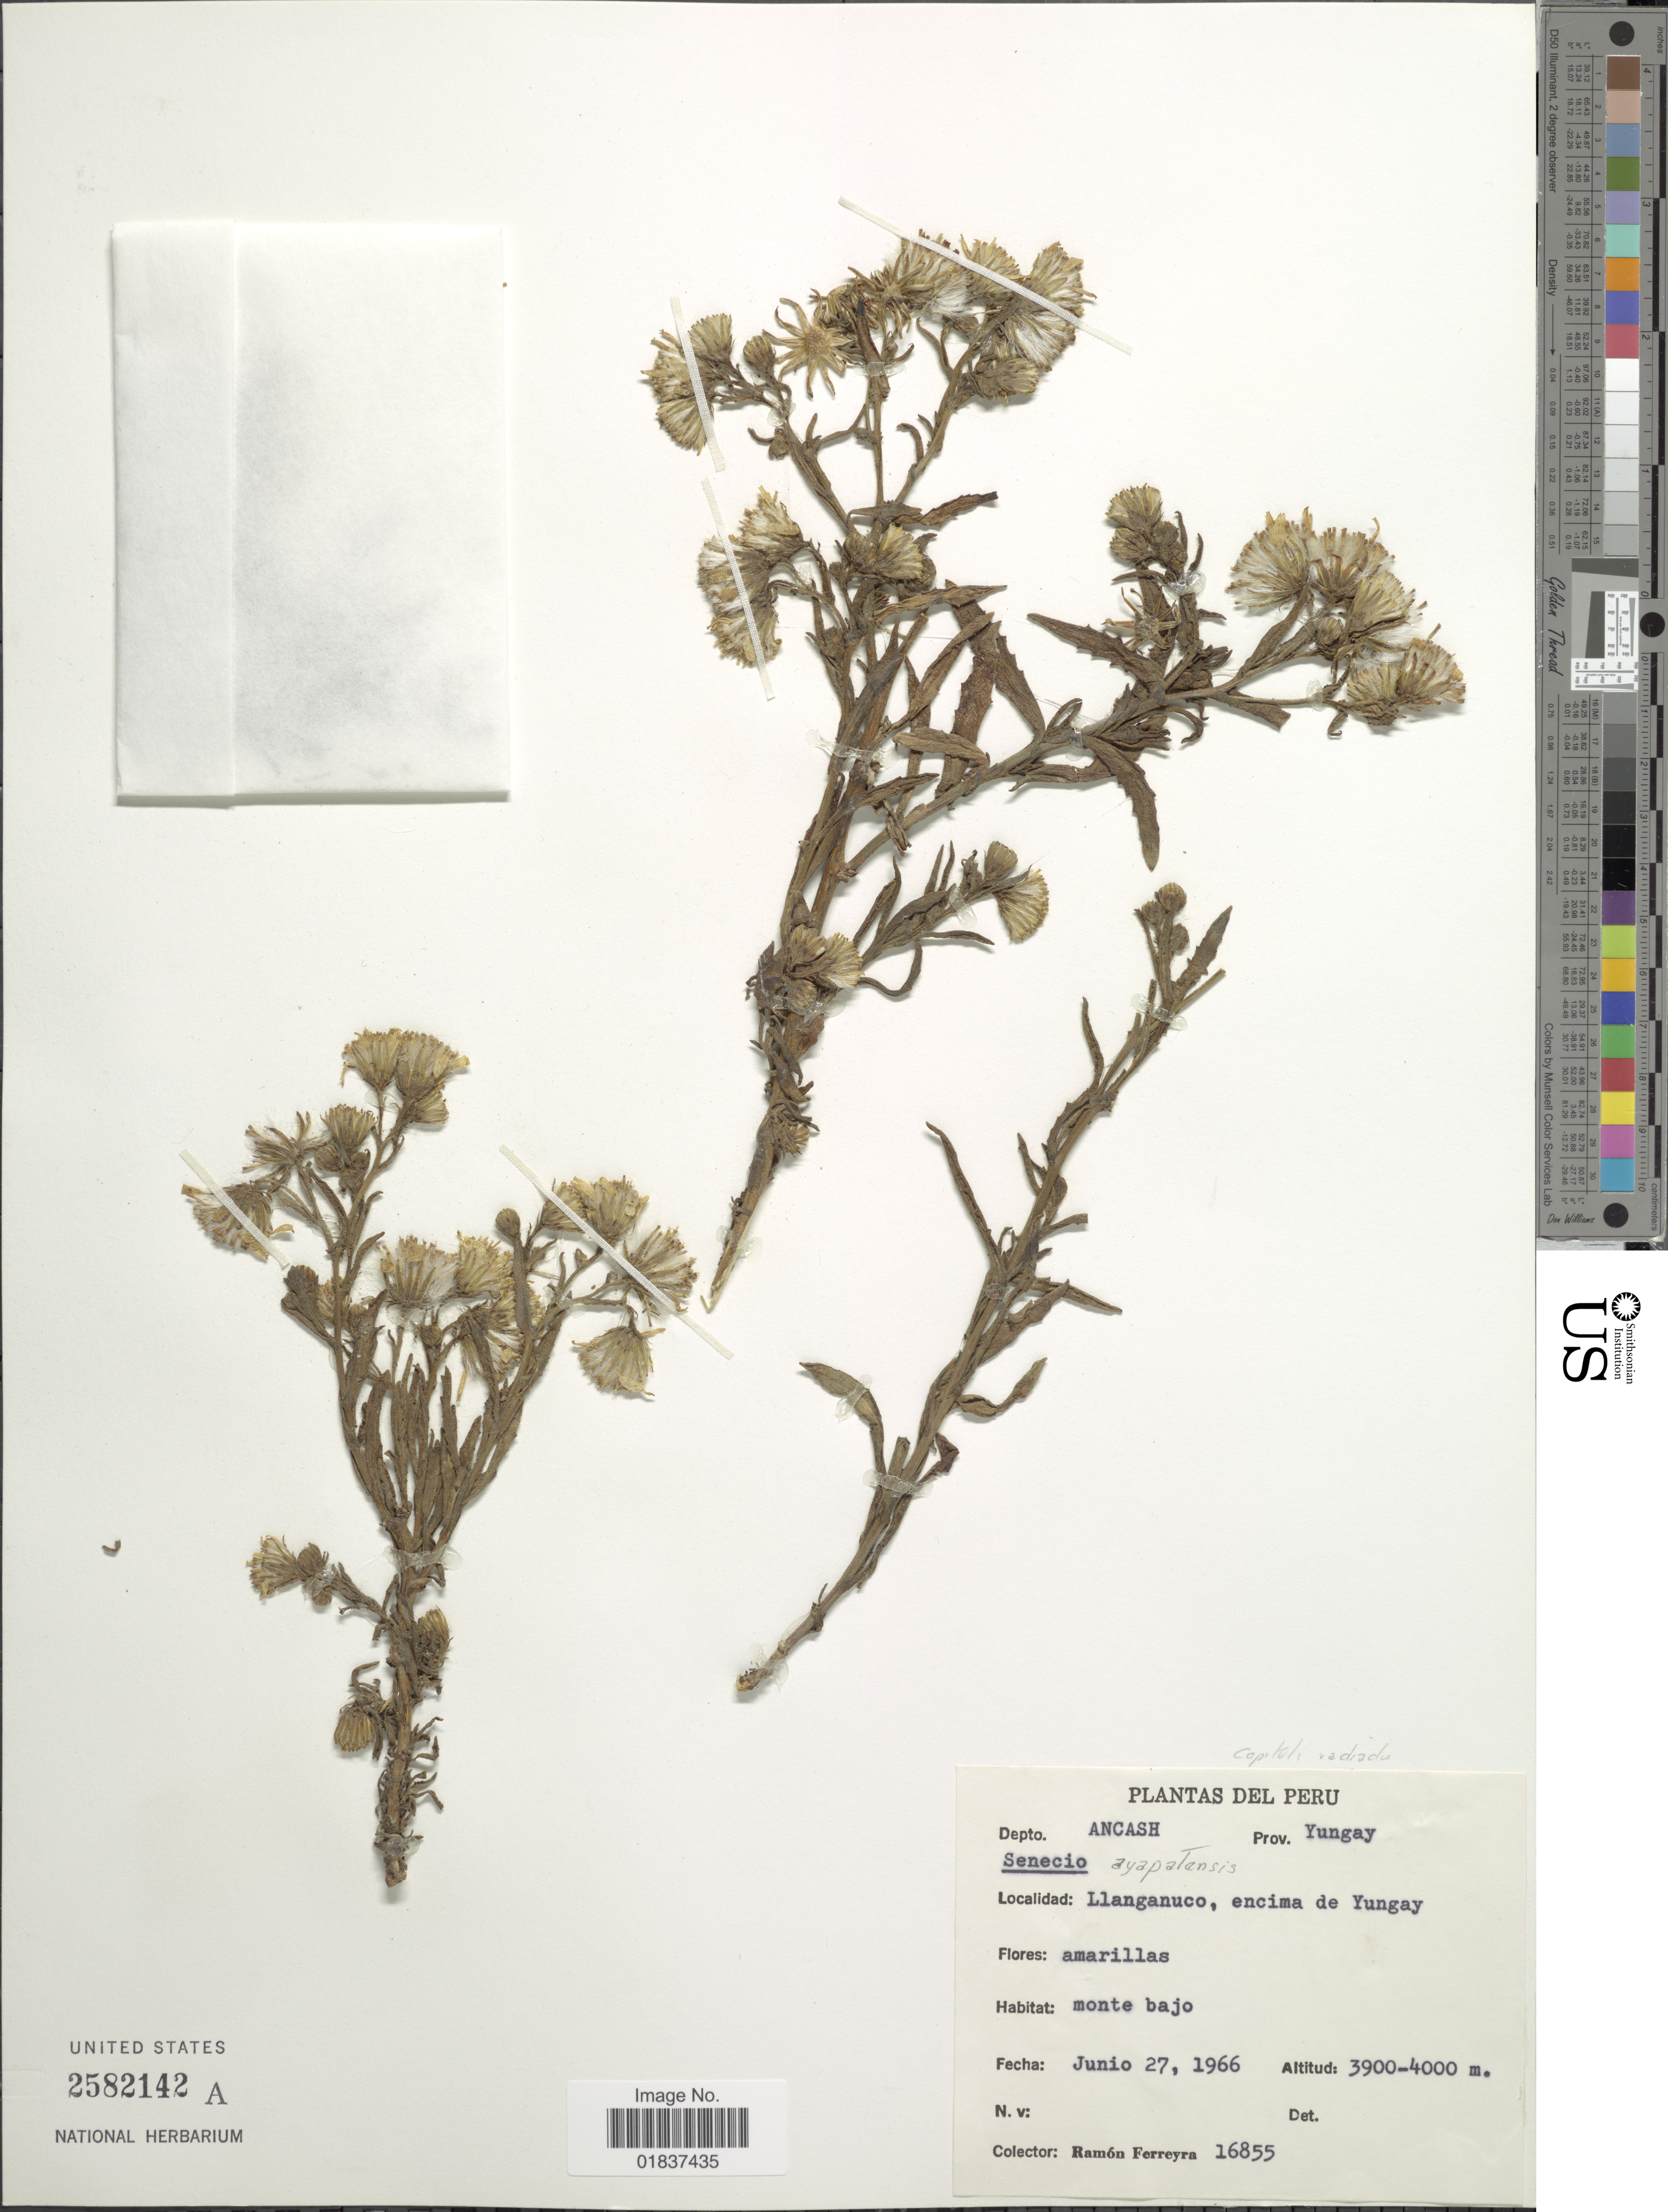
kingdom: Plantae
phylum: Tracheophyta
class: Magnoliopsida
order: Asterales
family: Asteraceae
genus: Senecio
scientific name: Senecio ayapatensis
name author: Sch. Bip.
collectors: R. A. Ferreyra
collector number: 16855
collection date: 1966-06-27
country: Peru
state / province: Ancash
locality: Depto. Ancash. Prov. Yungay. Llanganuco, encima de Yungay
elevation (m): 3900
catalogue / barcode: US 2582142A